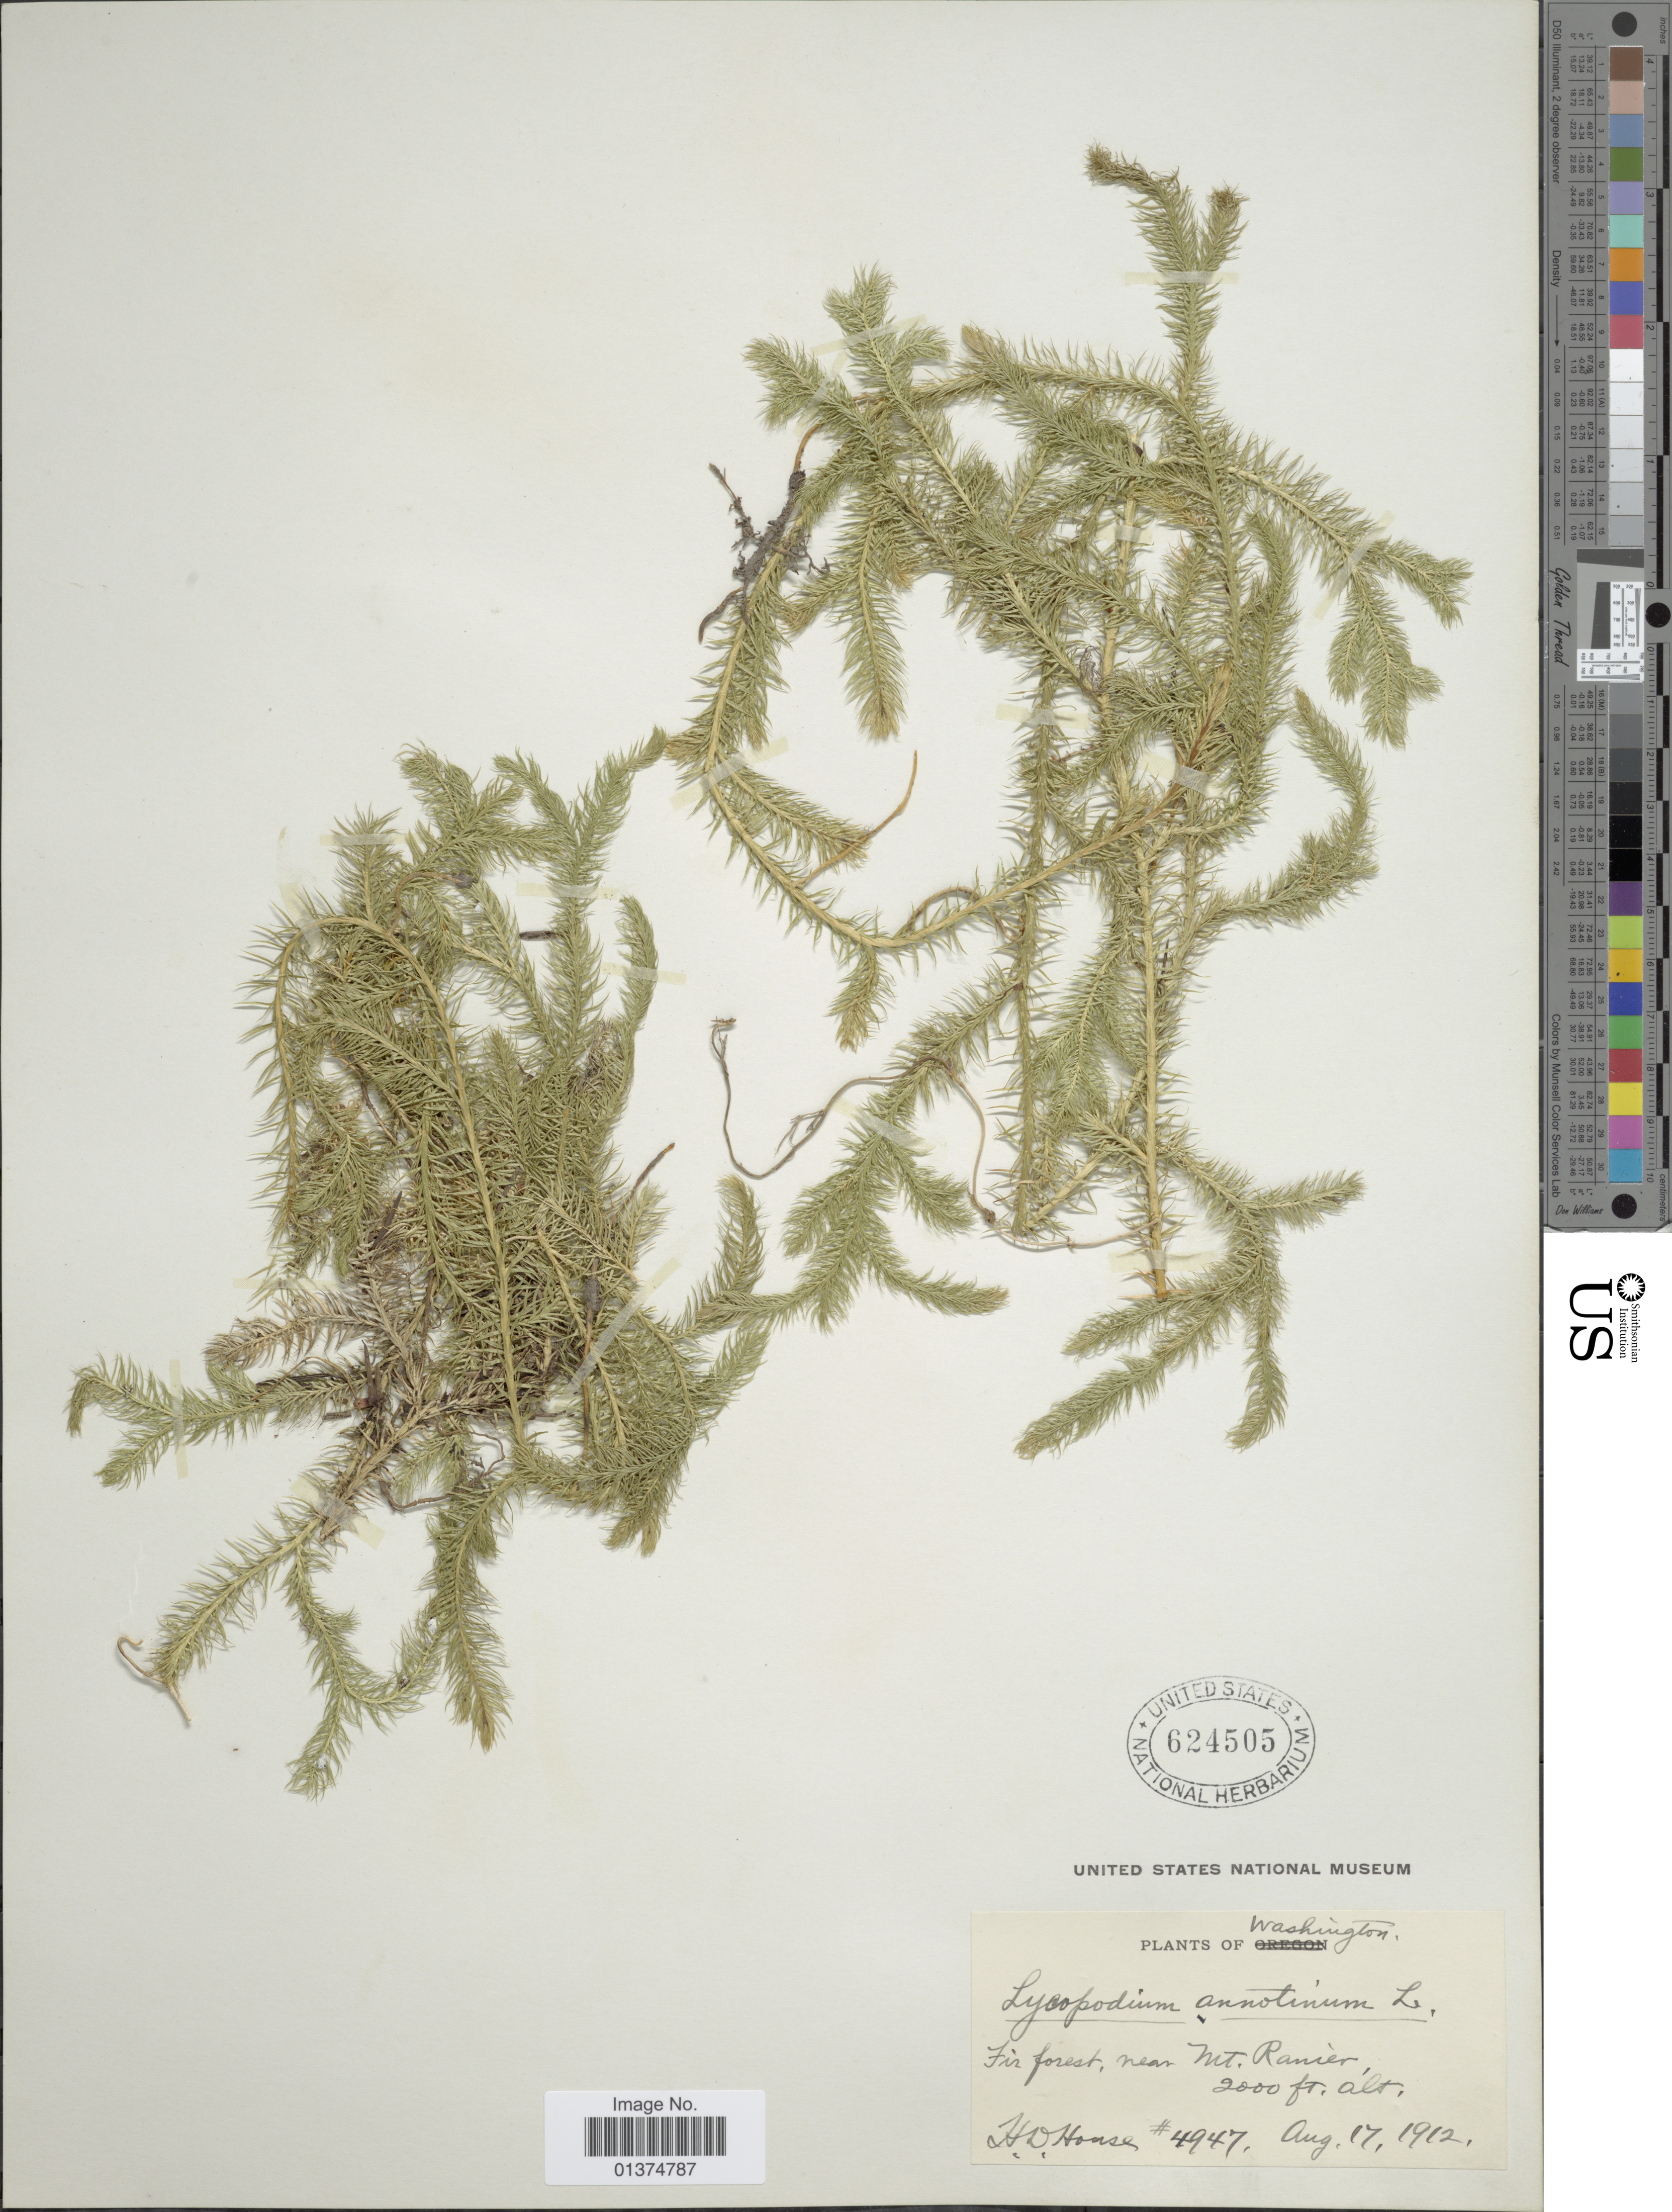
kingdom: Plantae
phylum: Tracheophyta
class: Lycopodiopsida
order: Lycopodiales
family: Lycopodiaceae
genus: Lycopodium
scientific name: Lycopodium clavatum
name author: L.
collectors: H. D. House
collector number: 4947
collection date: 1912-08-17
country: United States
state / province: Washington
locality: In forest, near Mt Ranier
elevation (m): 610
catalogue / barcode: US 624505